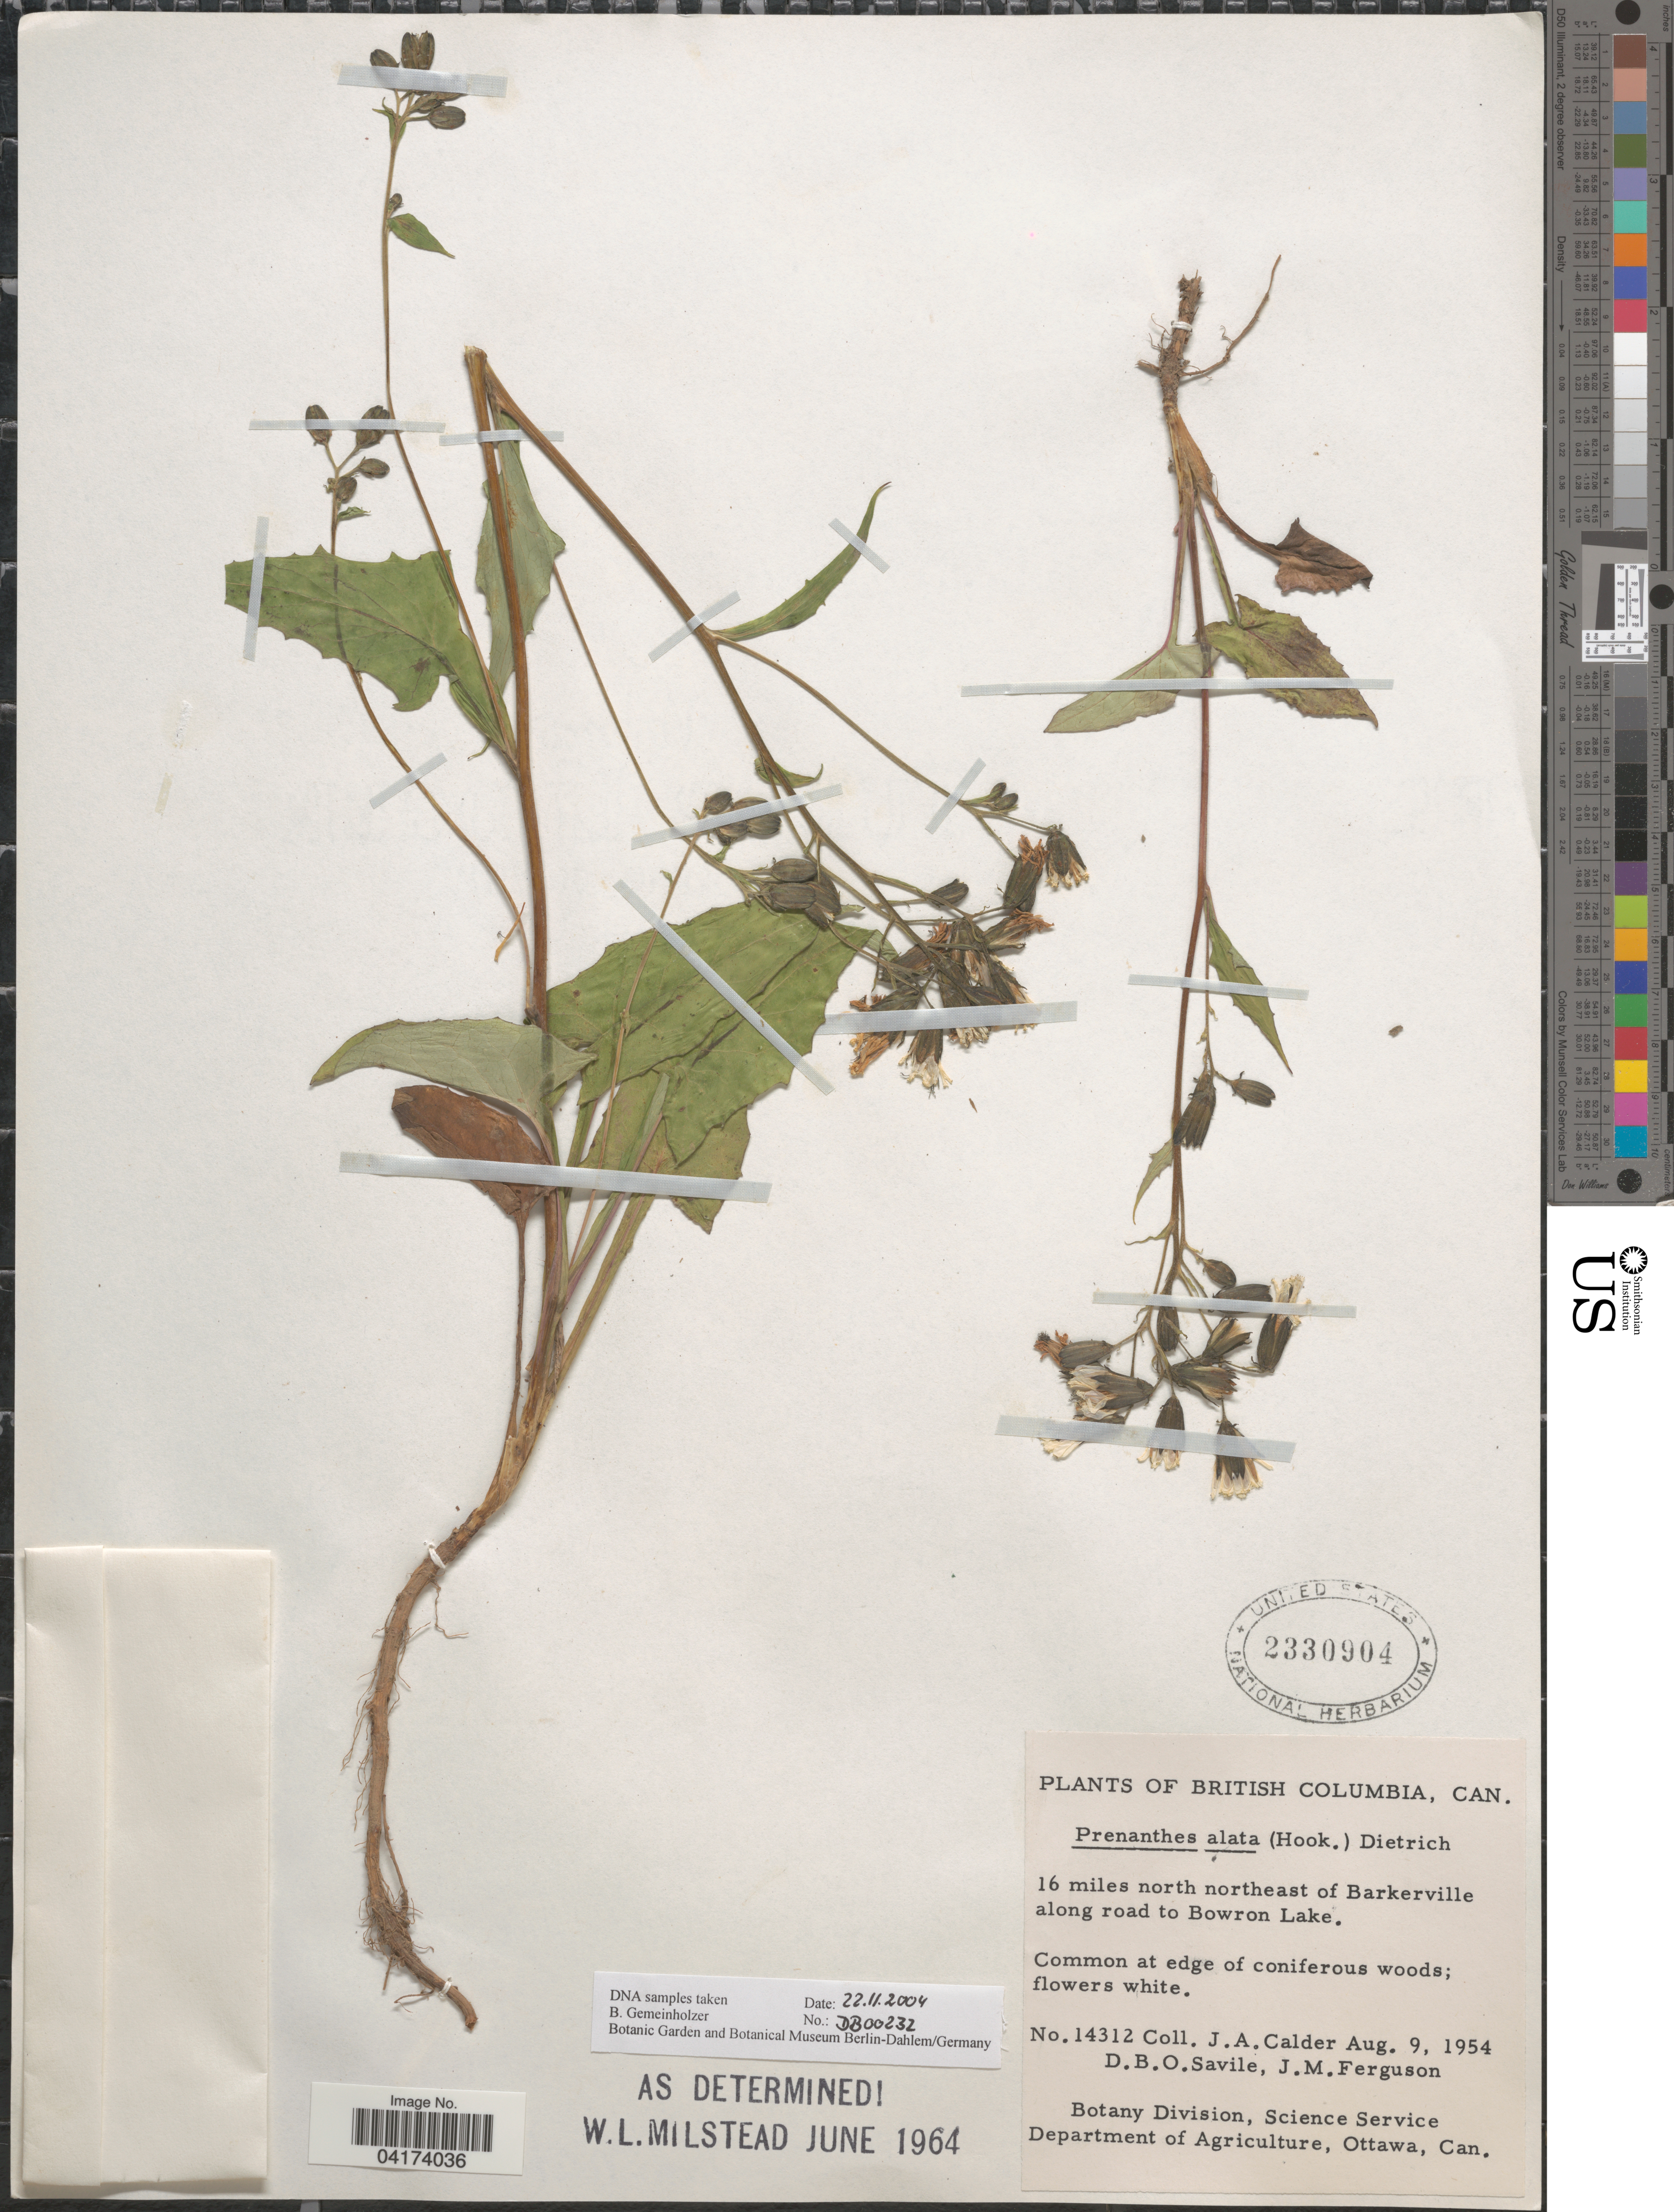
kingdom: Plantae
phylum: Tracheophyta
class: Magnoliopsida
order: Asterales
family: Asteraceae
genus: Nabalus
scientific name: Nabalus alatus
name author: Hook.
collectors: J. A. Calder, D. Savile & J. M. Ferguson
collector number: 14312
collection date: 1954-08-09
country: Canada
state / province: British Columbia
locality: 16 miles north northeast of Barkerville along road to Bowron Lake.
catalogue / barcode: US 2330904